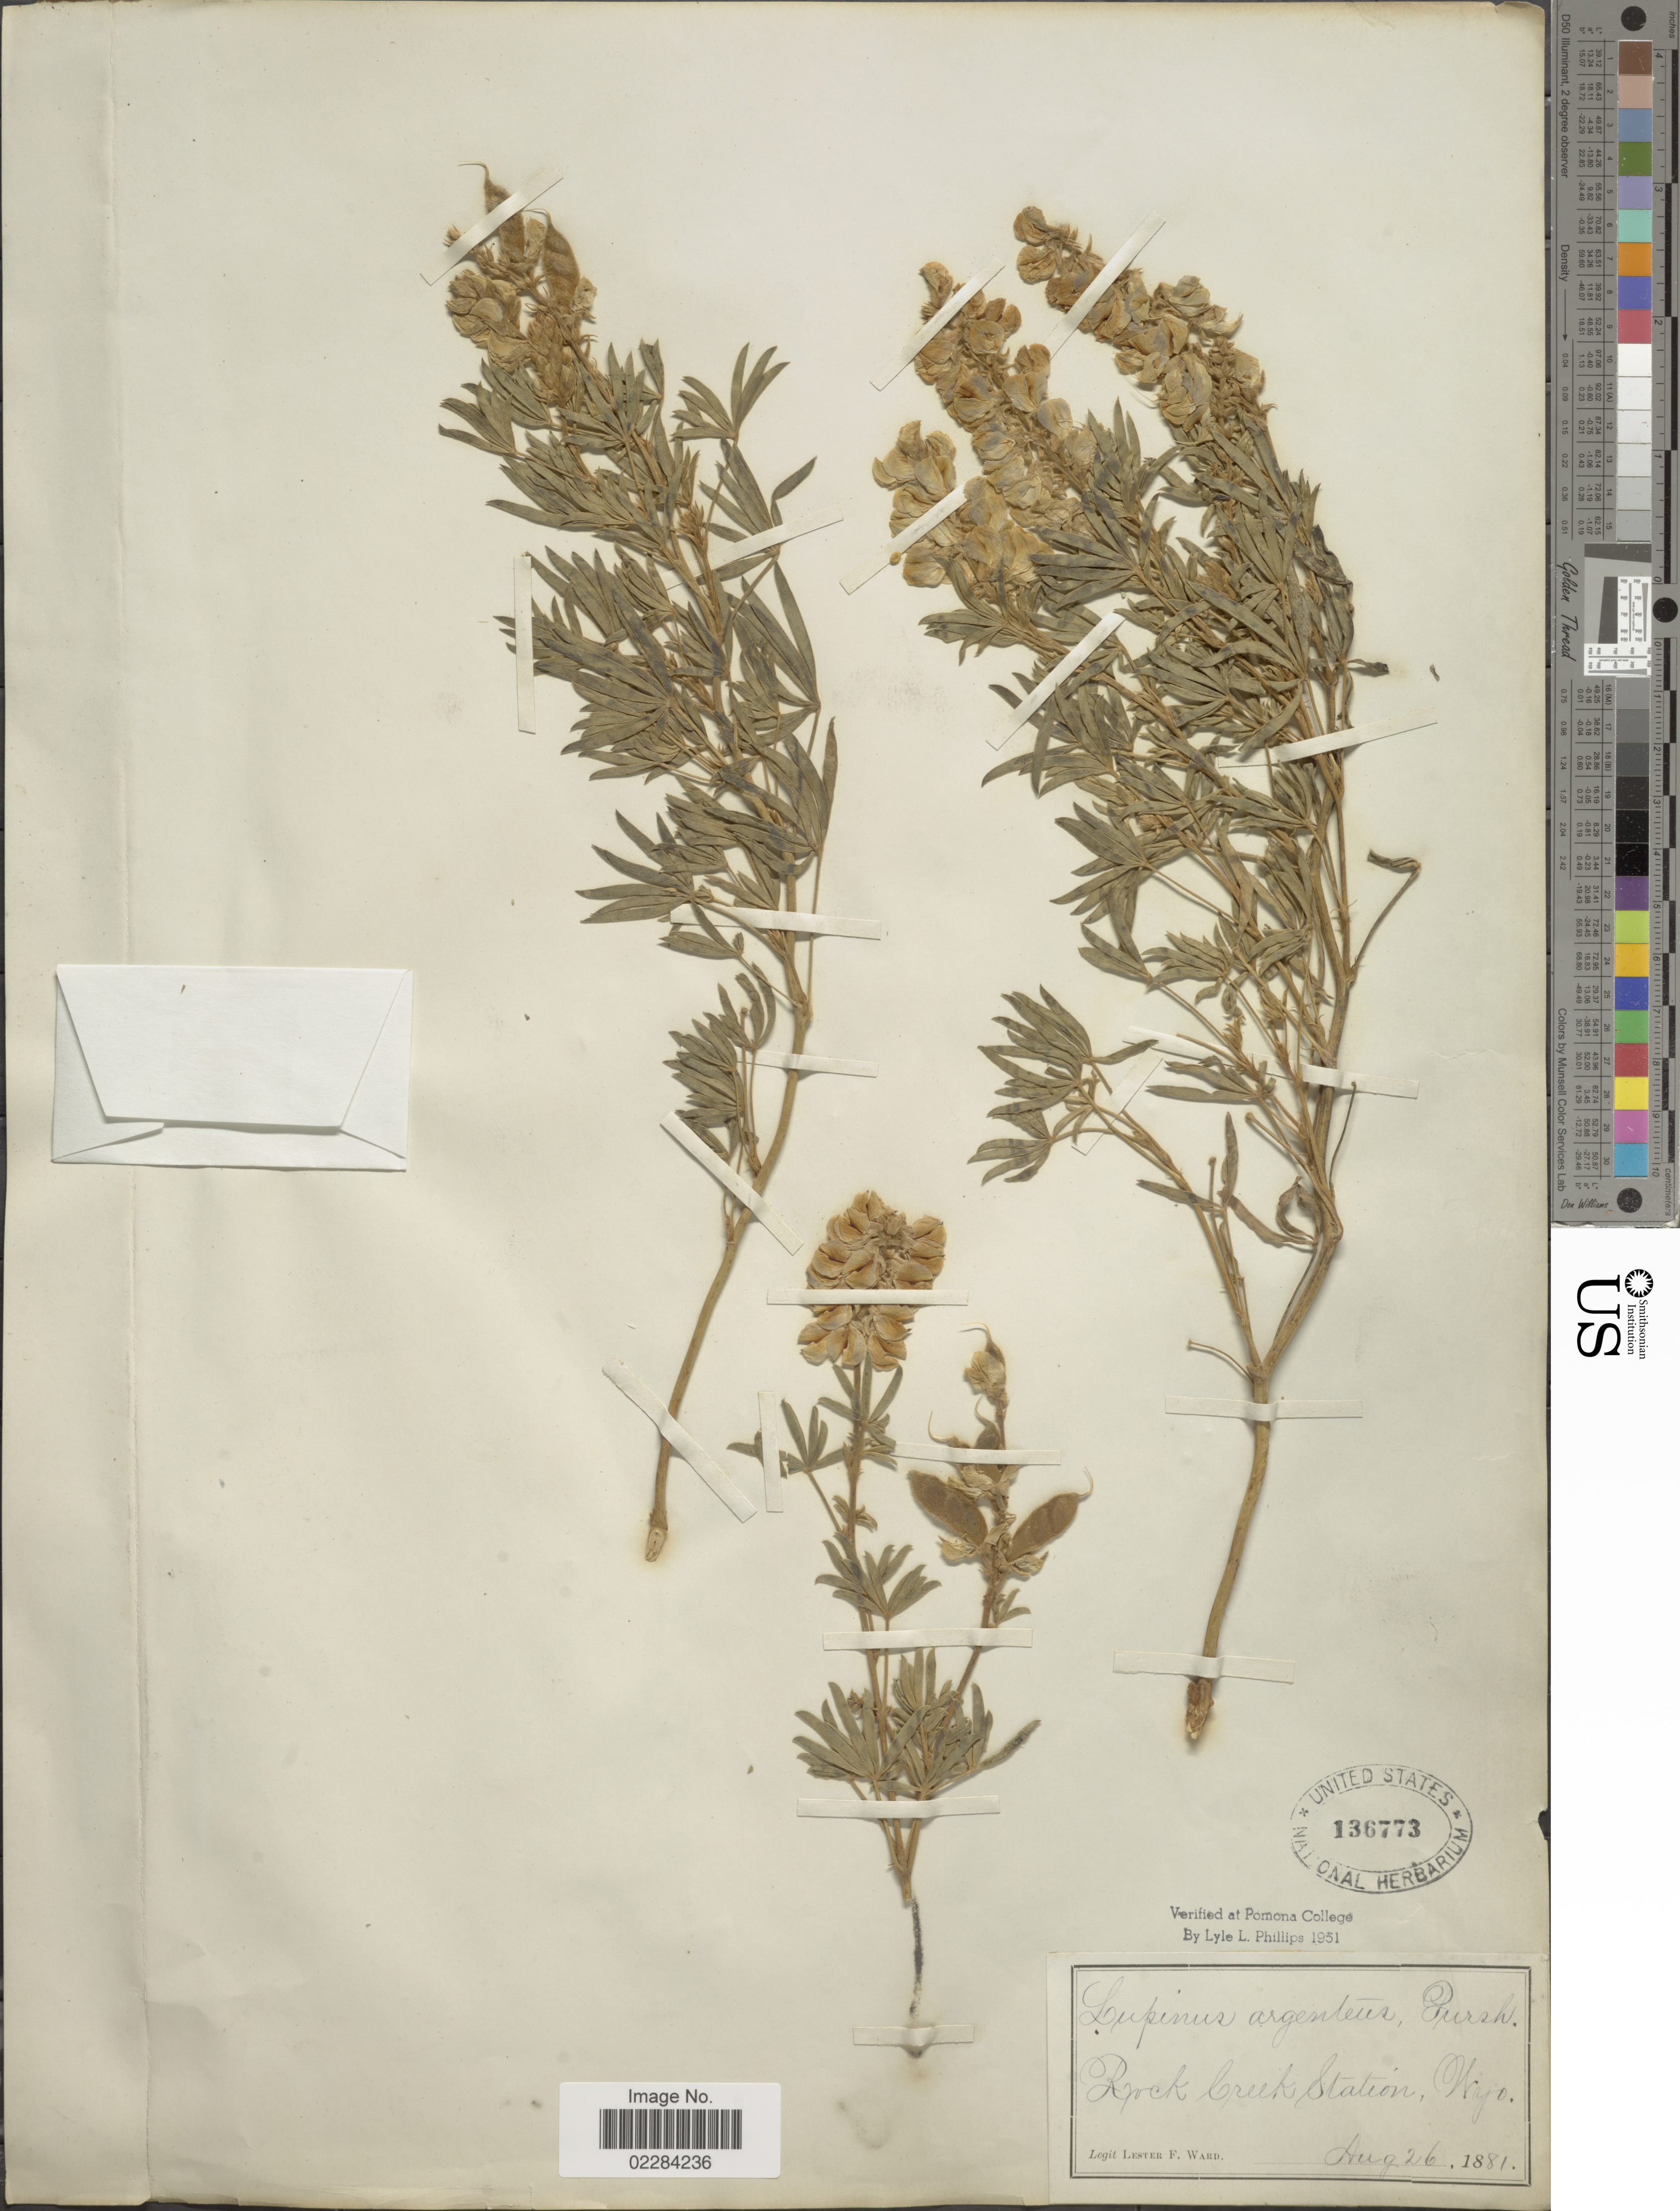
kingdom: Plantae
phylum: Tracheophyta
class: Magnoliopsida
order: Fabales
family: Fabaceae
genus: Lupinus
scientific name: Lupinus argenteus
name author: Pursh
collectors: L. F. Ward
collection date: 1881-08-26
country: United States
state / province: Wyoming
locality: Rock Creek Station, Wyo.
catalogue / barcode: US 136773